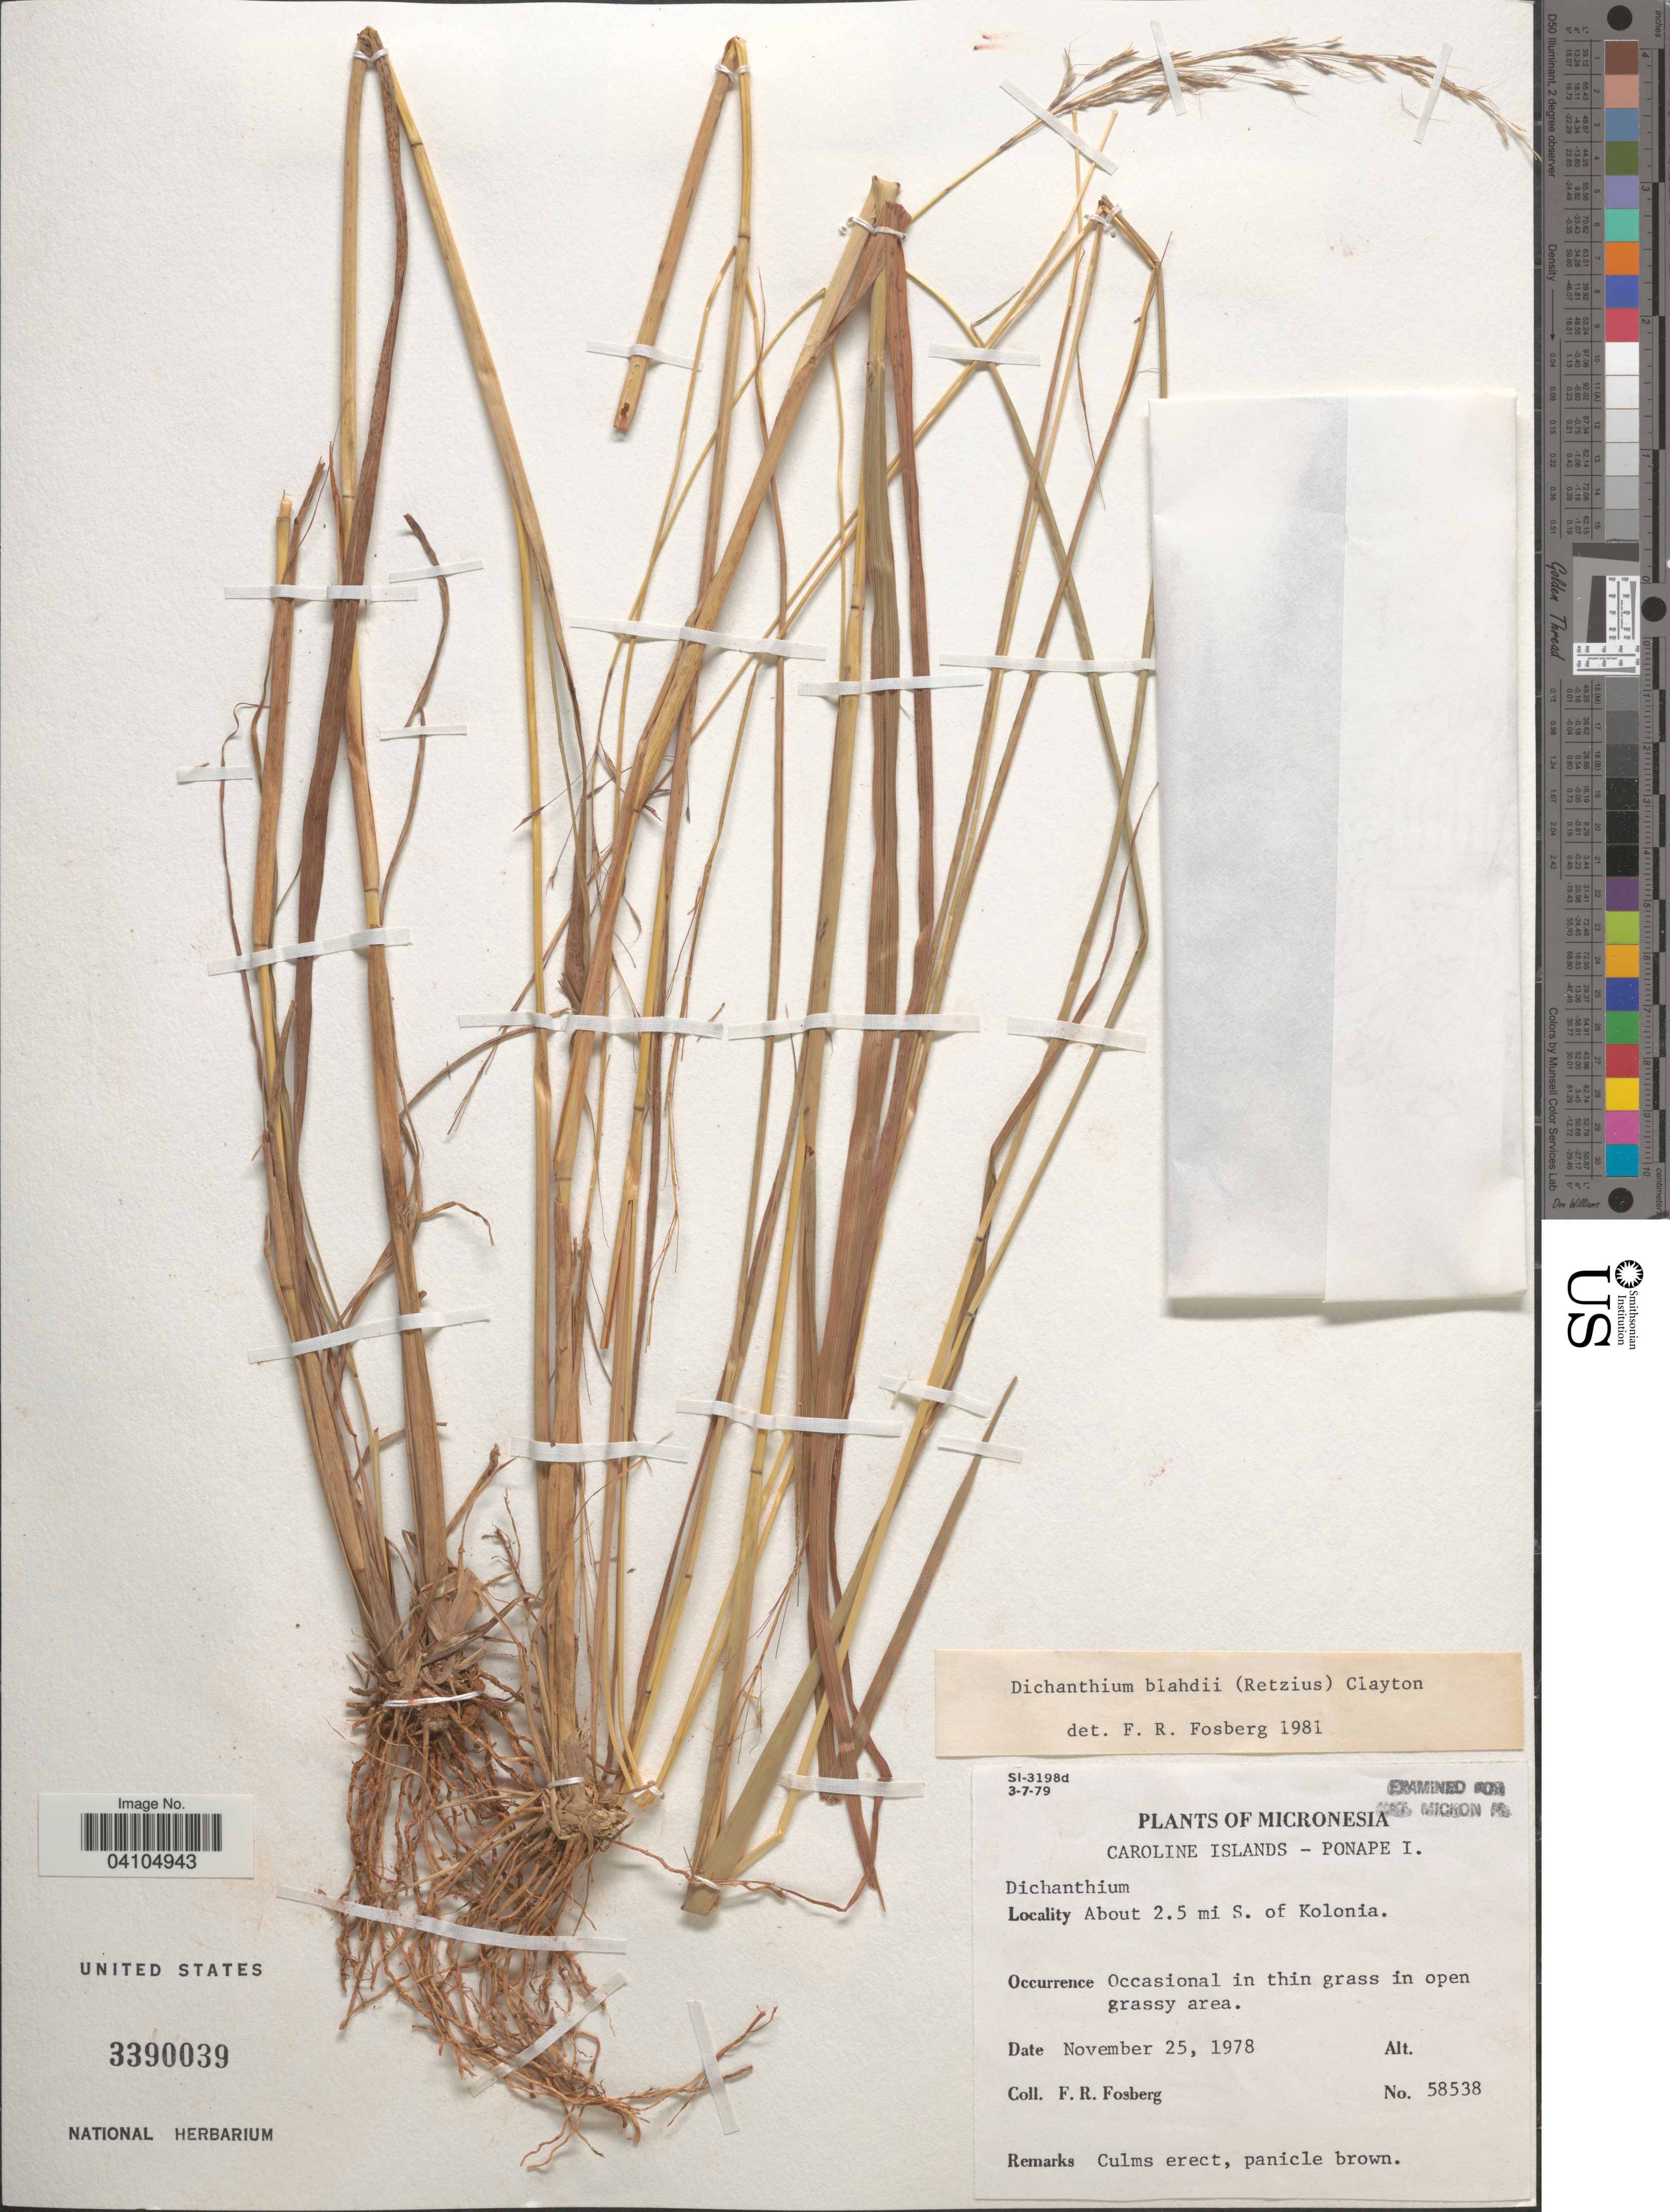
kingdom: Plantae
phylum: Tracheophyta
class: Liliopsida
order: Poales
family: Poaceae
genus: Bothriochloa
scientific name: Bothriochloa bladhii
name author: (Retz.) S.T. Blake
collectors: F. R. Fosberg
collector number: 58538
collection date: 1978-11-25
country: Micronesia, Federated States of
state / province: Pohnpei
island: Pohnpei [Ponape]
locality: Caroline Islands - Ponape I. About 2.5 mi S.of Kolonia.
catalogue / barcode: US 3390039